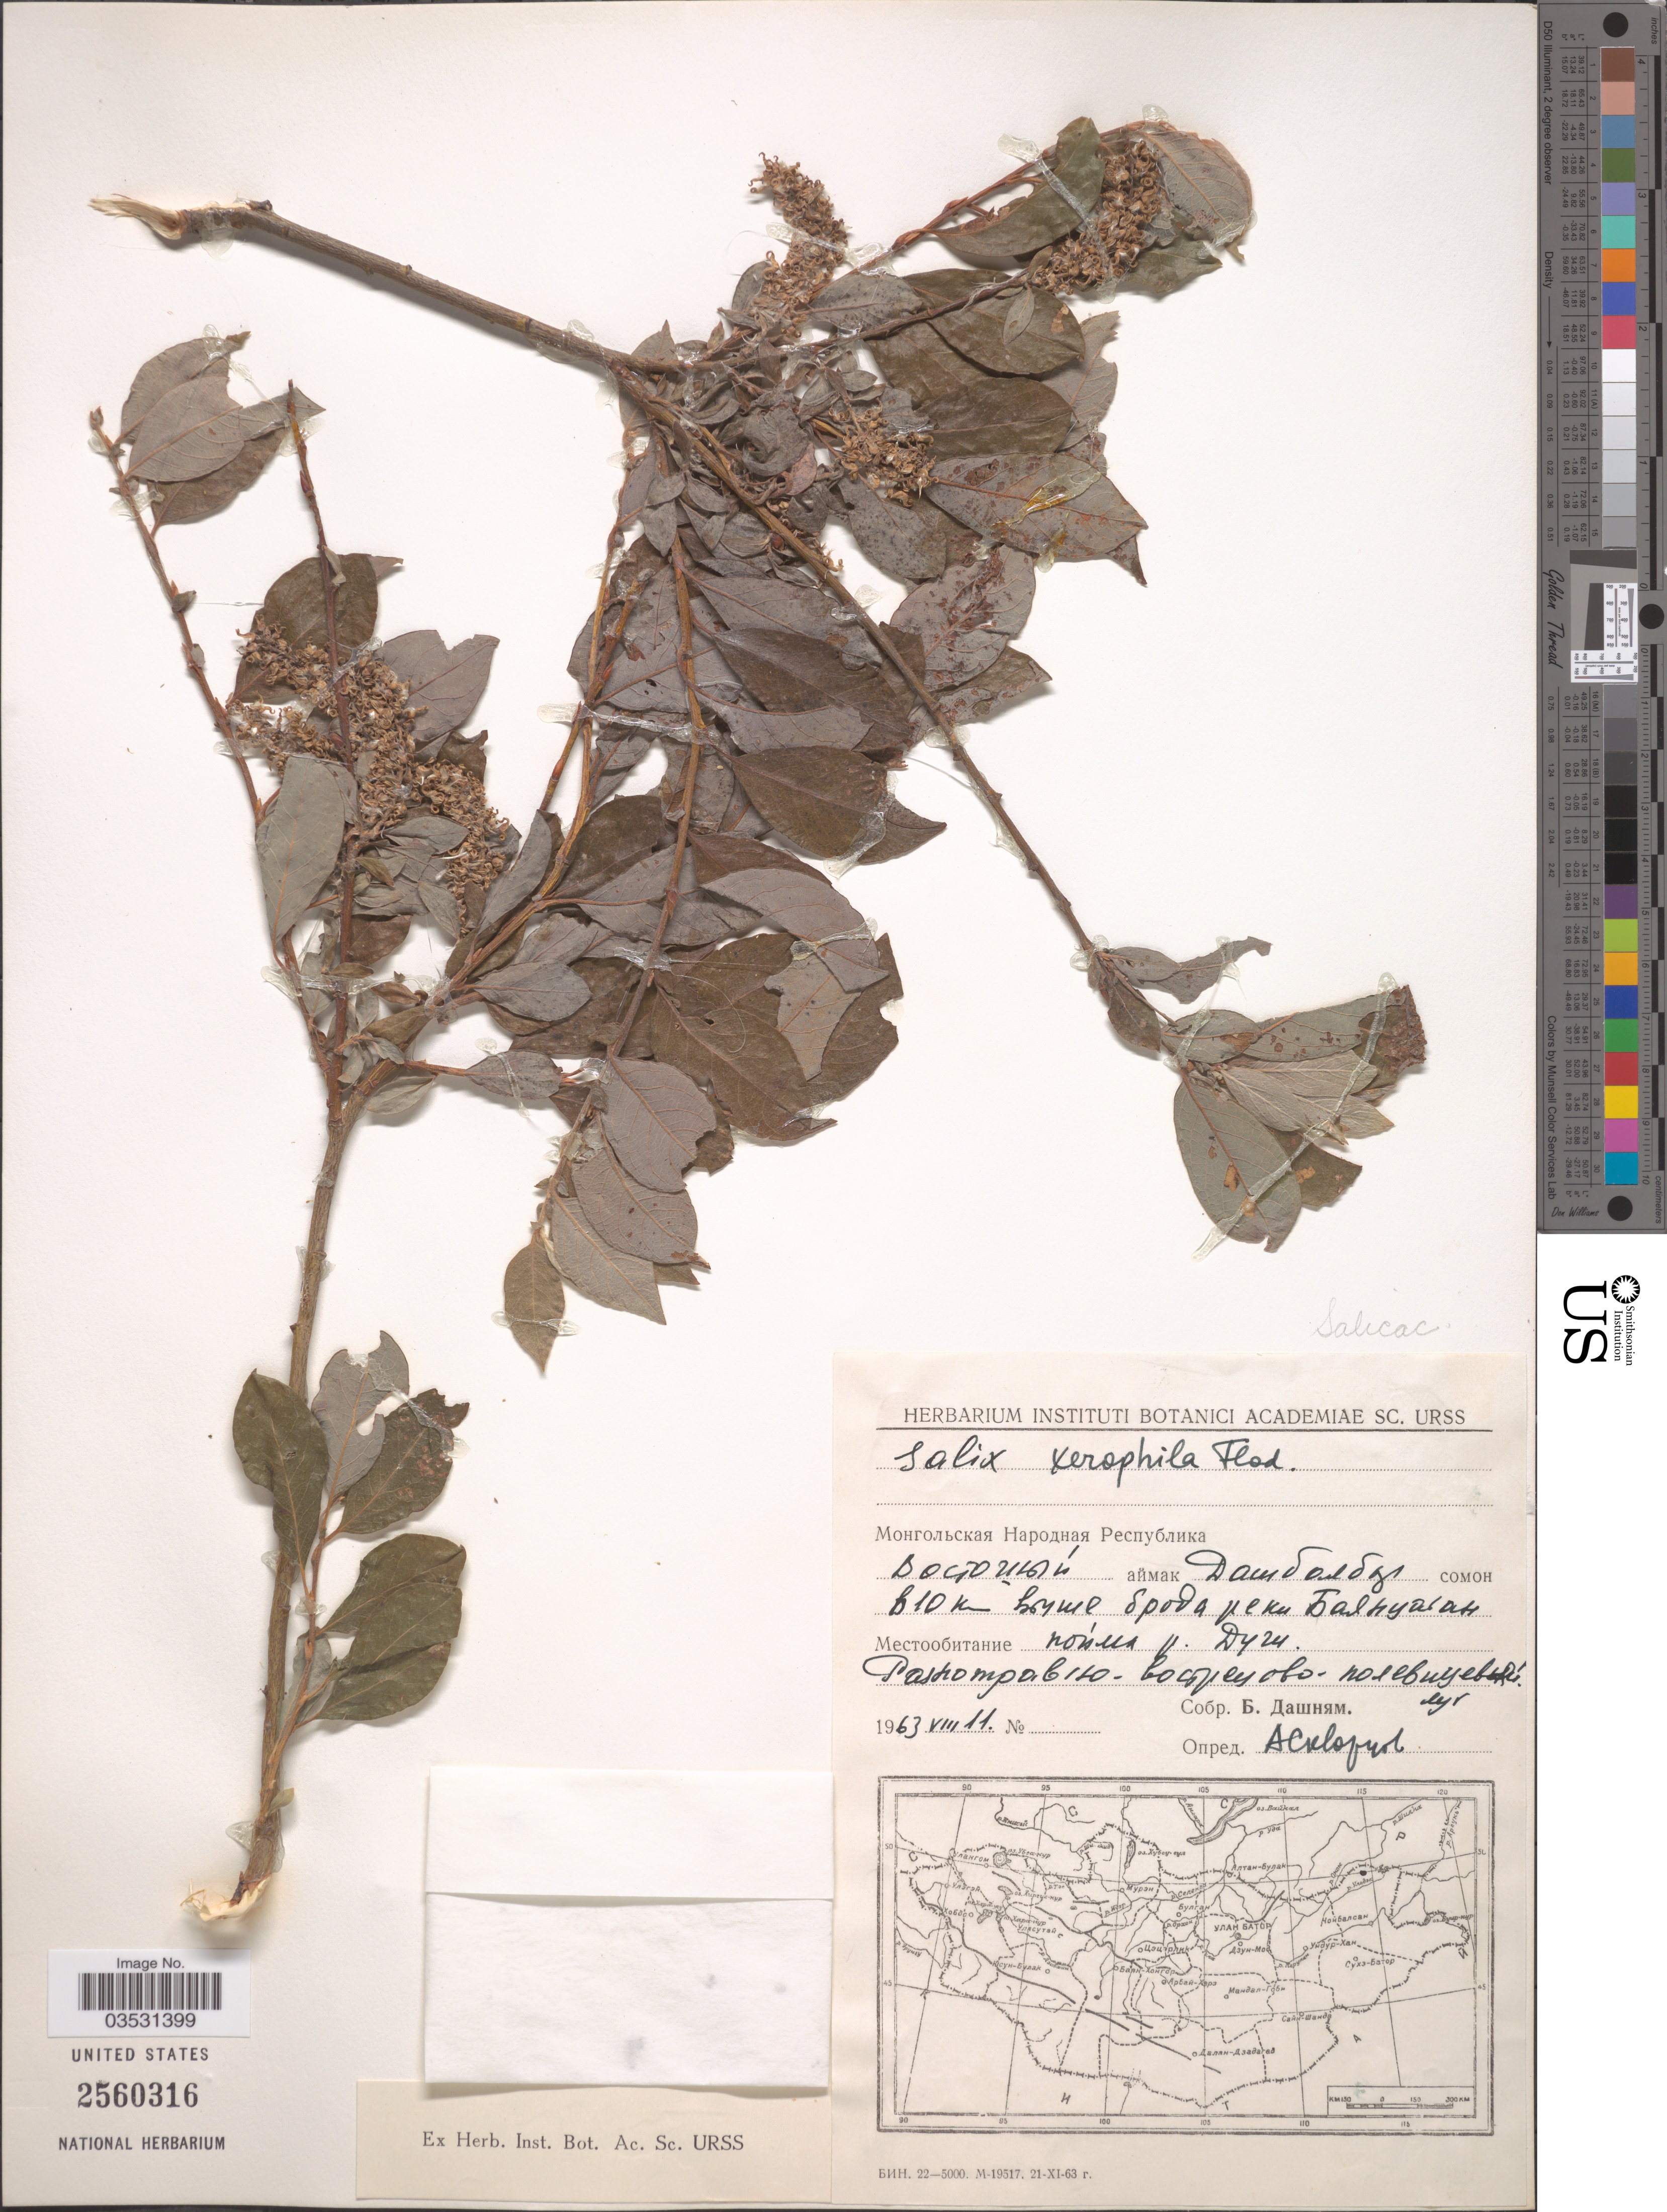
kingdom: Plantae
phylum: Tracheophyta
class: Magnoliopsida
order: Malpighiales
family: Salicaceae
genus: Salix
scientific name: Salix xerophila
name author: Flod.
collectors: B. Dashnyam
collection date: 1963-08-11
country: Mongolia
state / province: Dornod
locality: Dashbalbar, River Duga.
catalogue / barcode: US 2560316